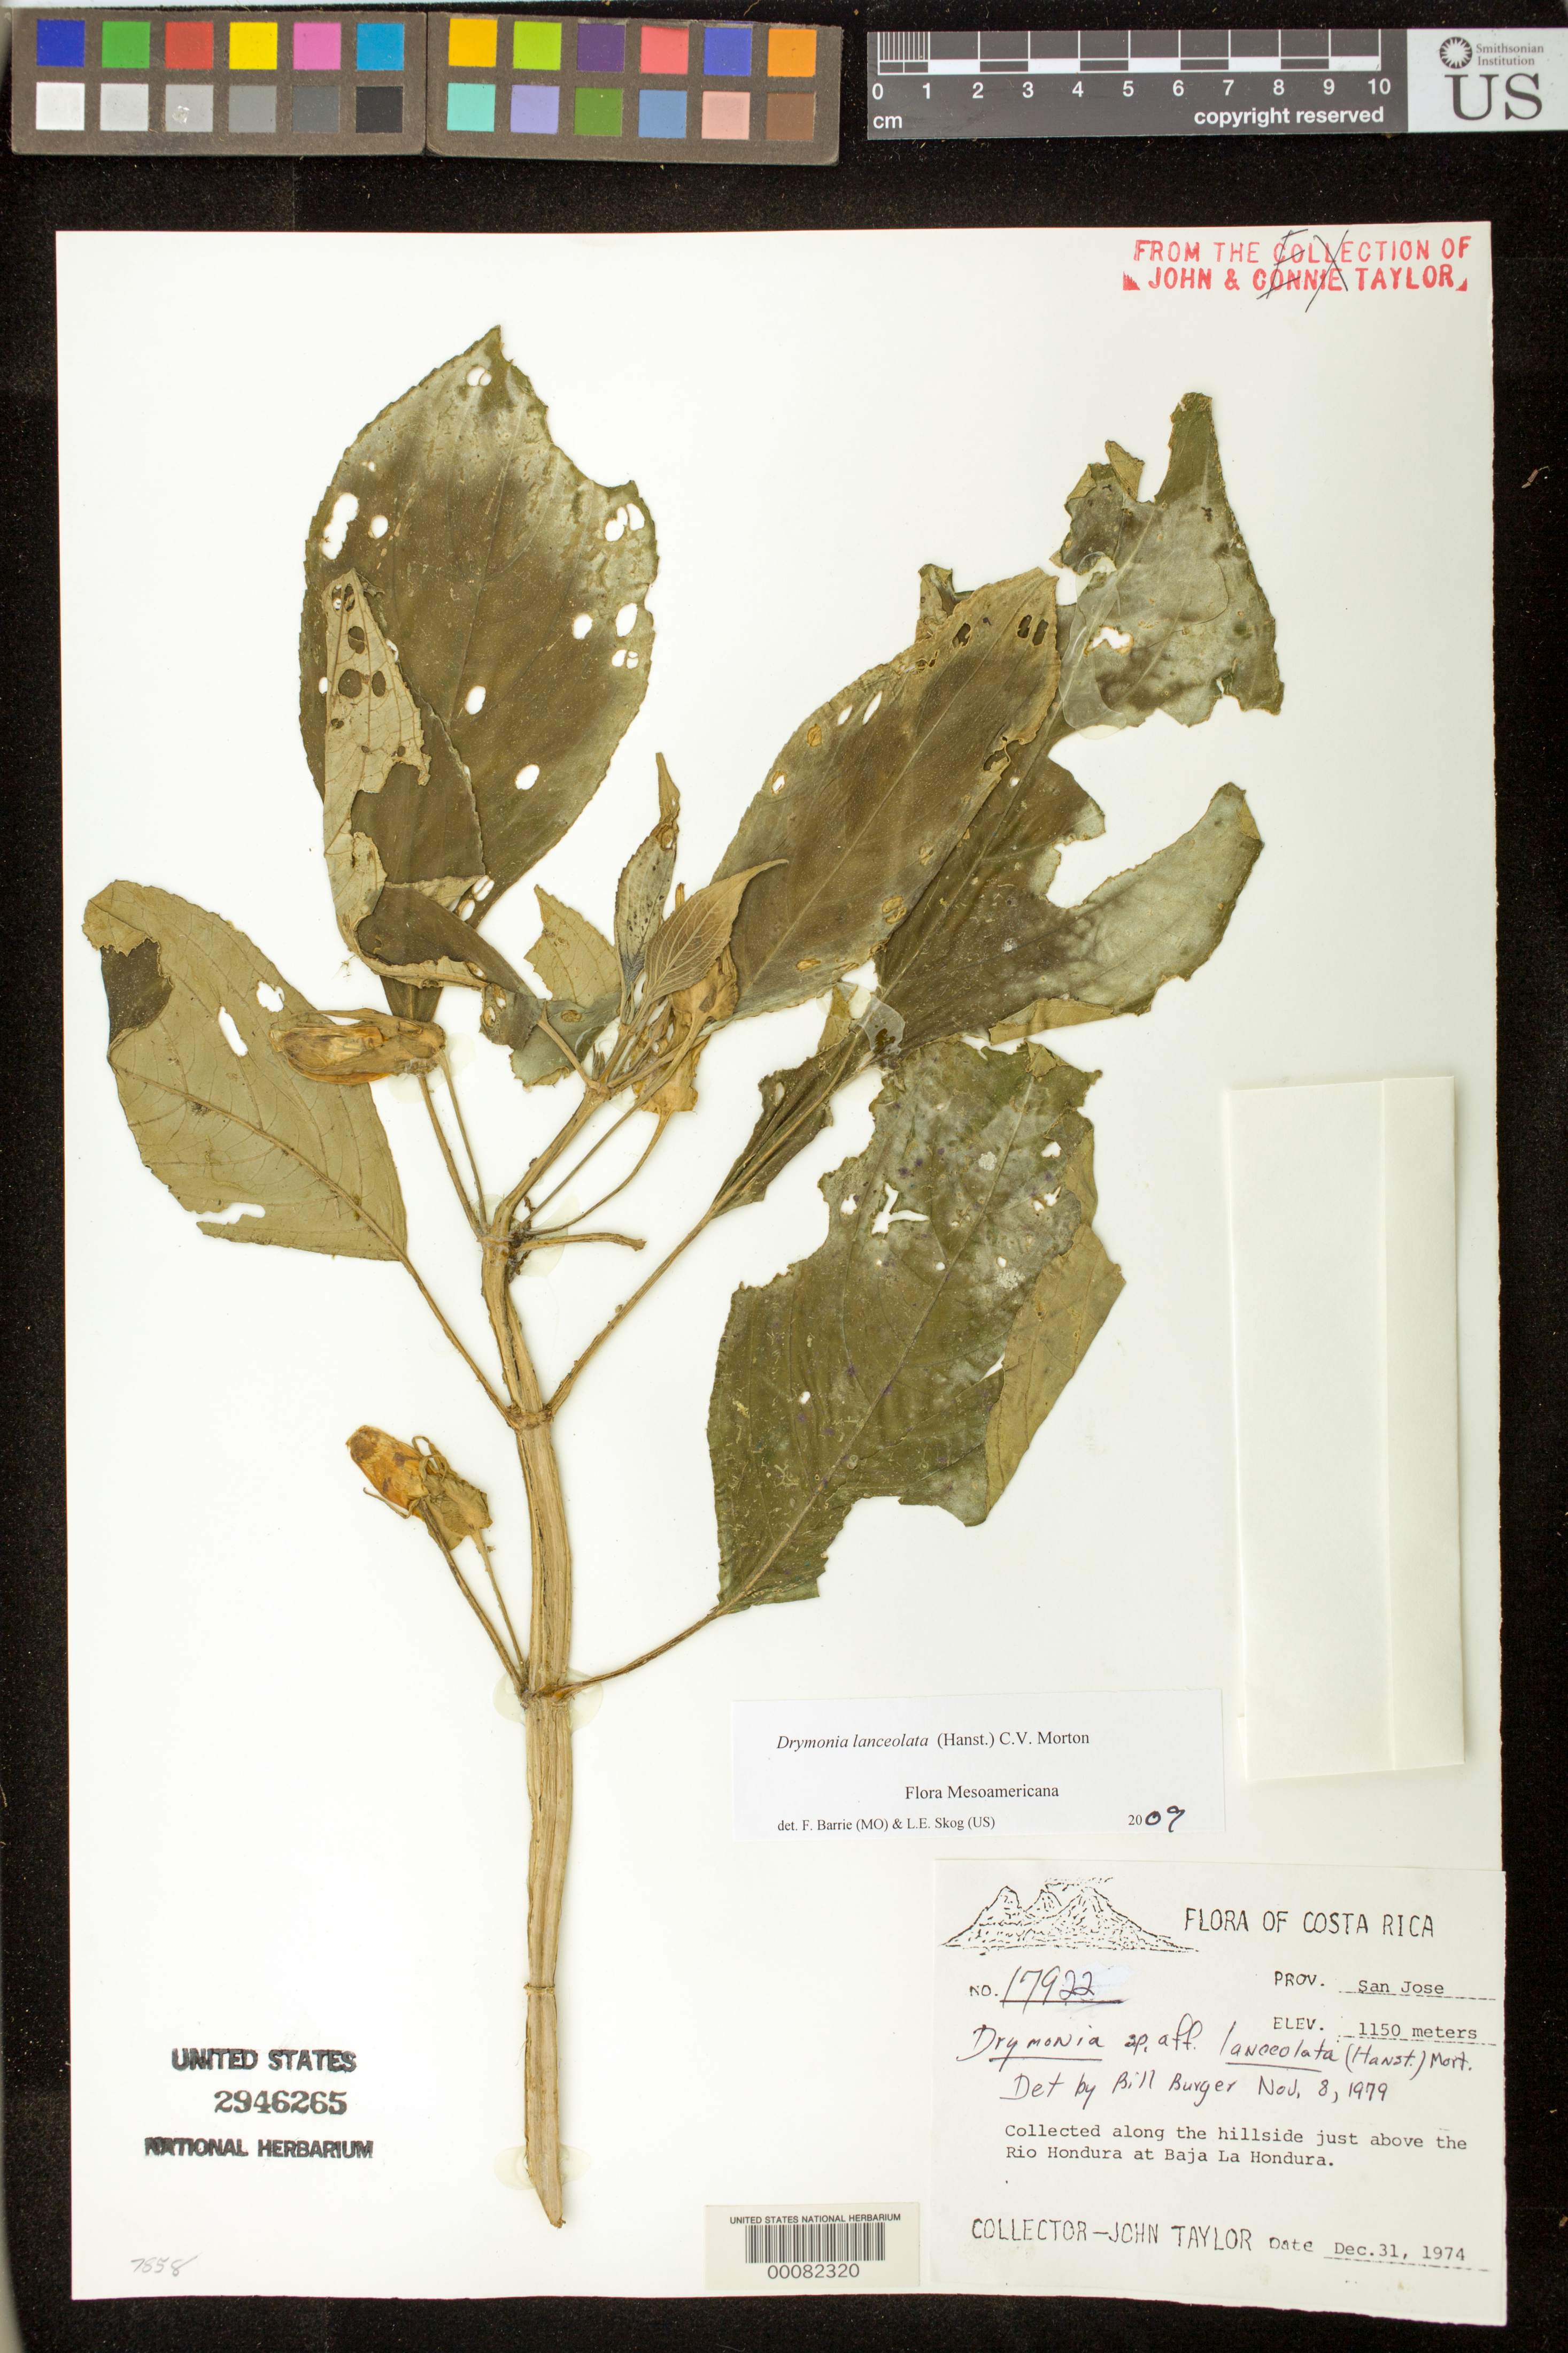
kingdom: Plantae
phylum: Tracheophyta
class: Magnoliopsida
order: Lamiales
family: Gesneriaceae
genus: Drymonia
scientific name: Drymonia lanceolata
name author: (Hanst.) C.V. Morton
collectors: J. Taylor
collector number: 17922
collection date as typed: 31 Dec 1974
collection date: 1974-12-31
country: Costa Rica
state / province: San José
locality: Along the hillside just above the Rio Hondura at Baja La Hondura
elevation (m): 1150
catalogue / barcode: US 2946265